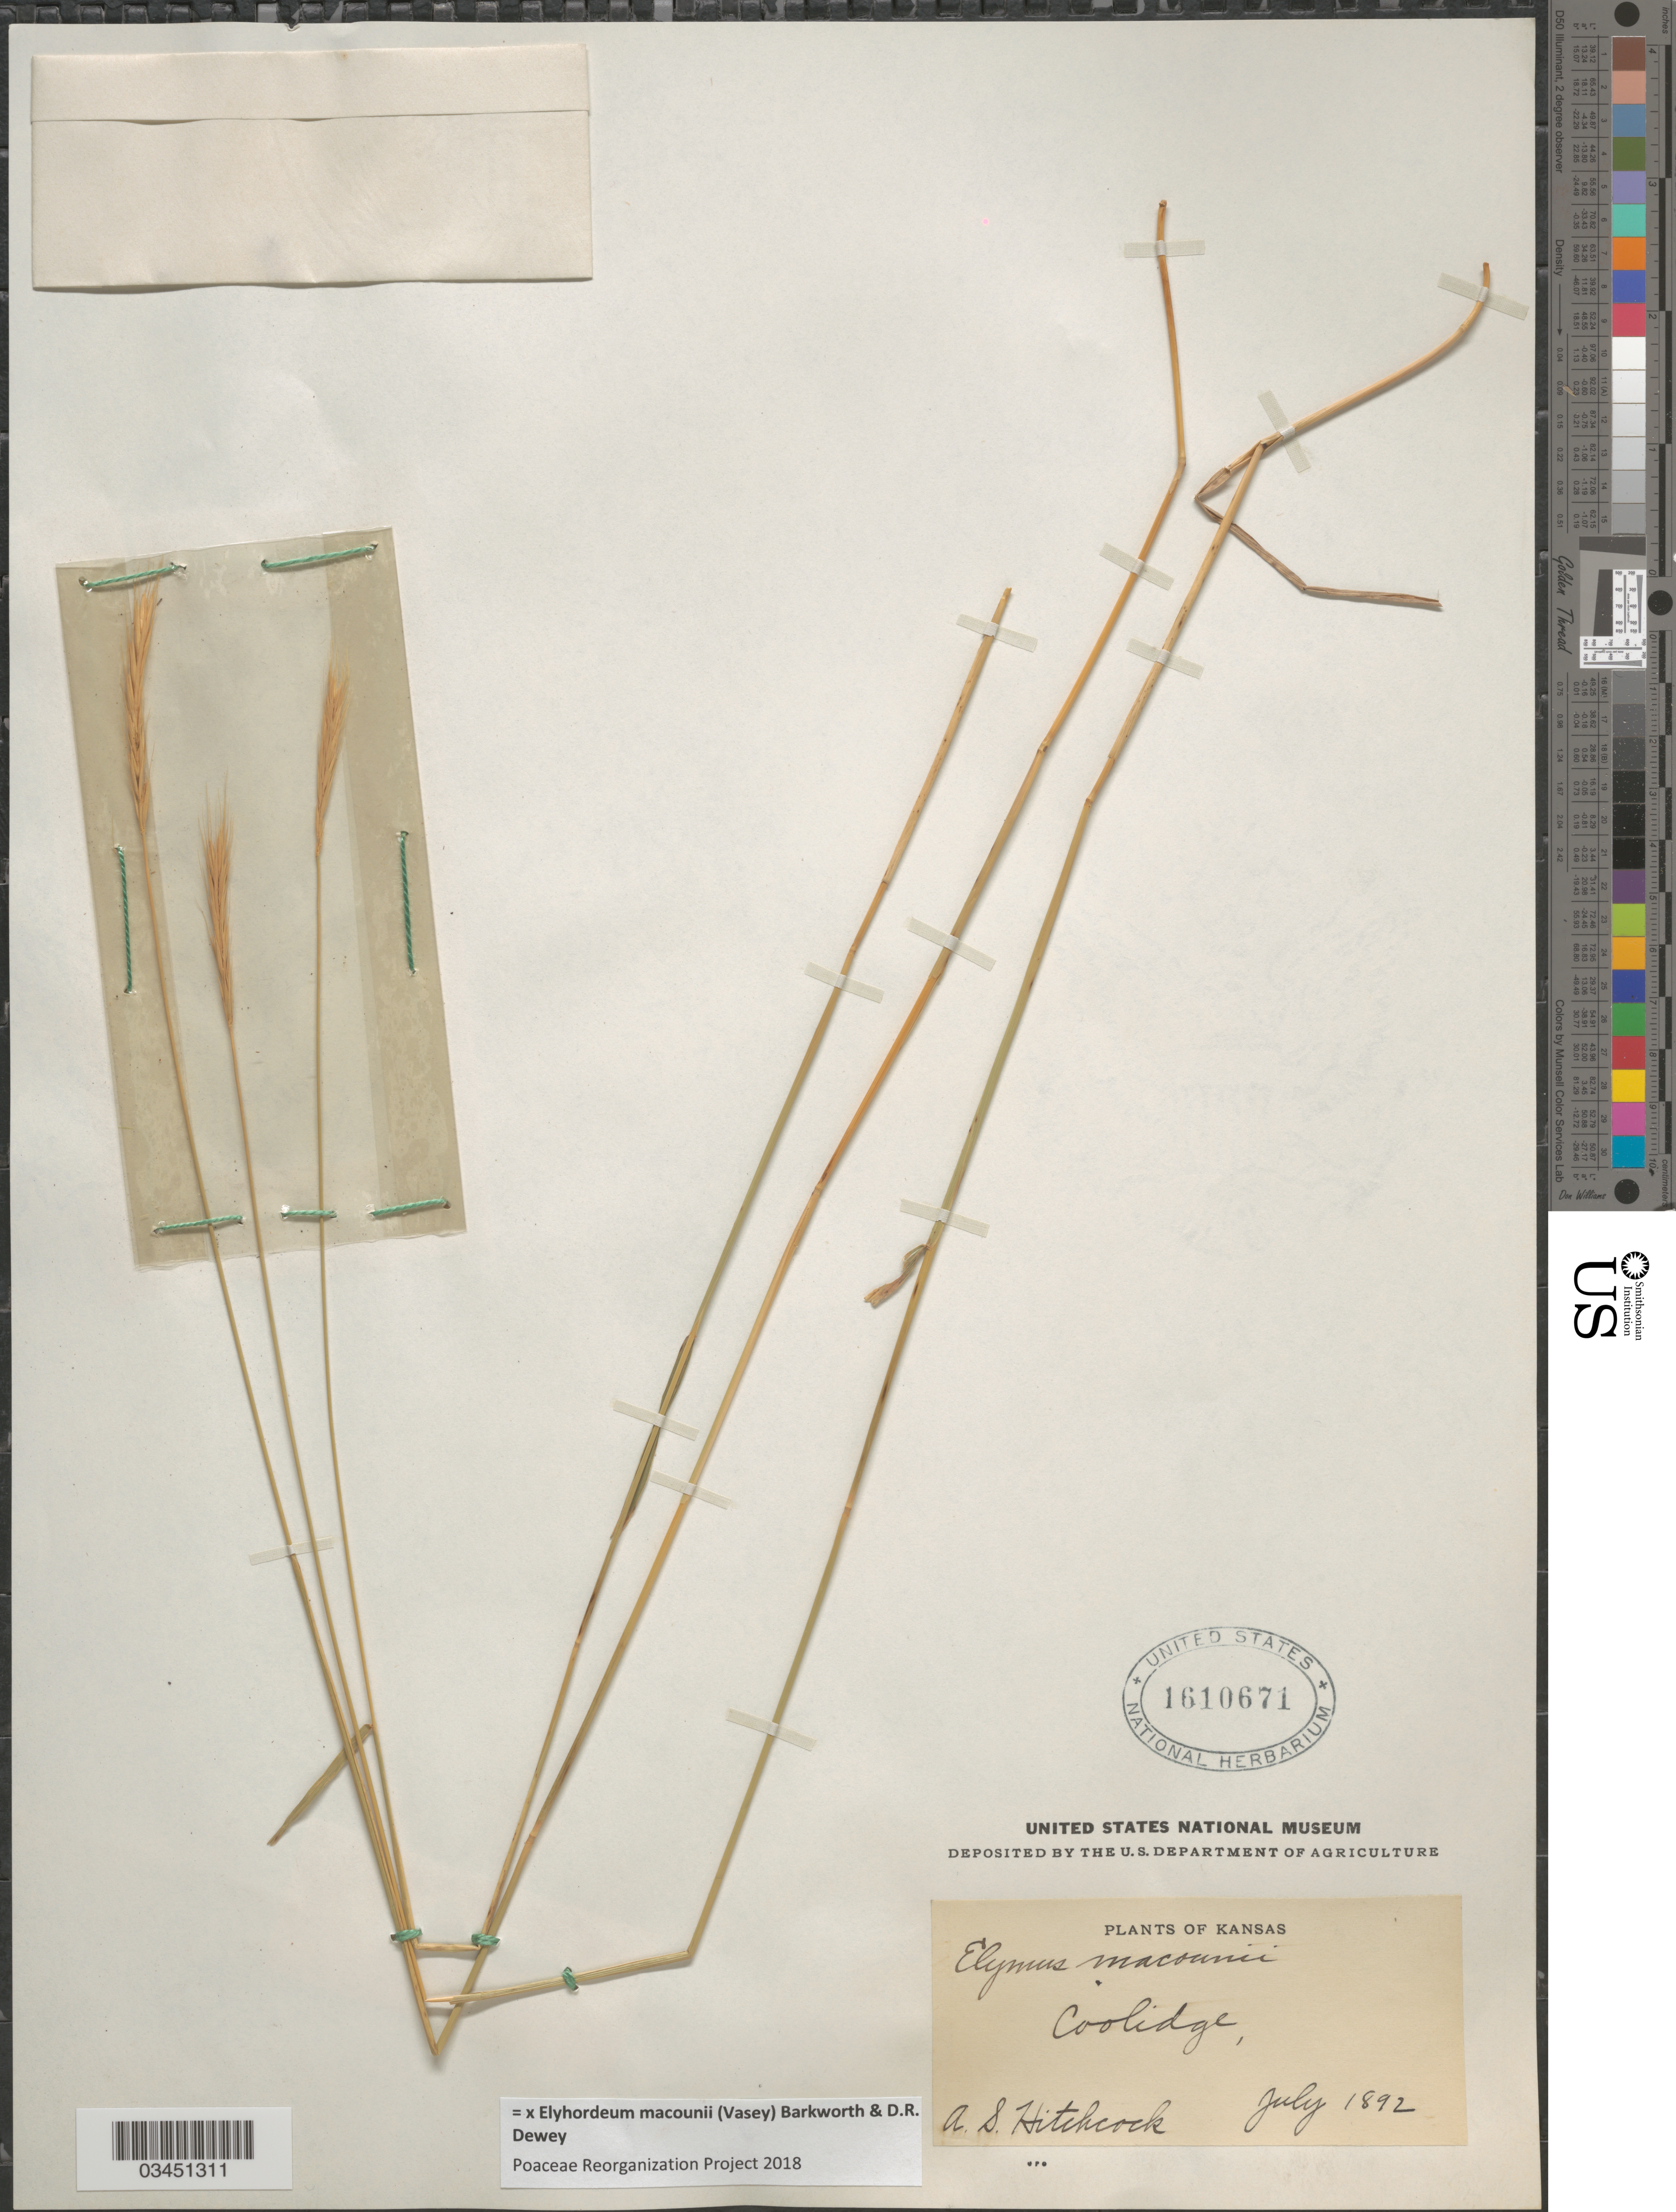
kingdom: Plantae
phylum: Tracheophyta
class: Liliopsida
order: Poales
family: Poaceae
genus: Elyhordeum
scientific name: x Elyhordeum macounii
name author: (Vasey) Barkworth & Dewey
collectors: A. S. Hitchcock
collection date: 1892-07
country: United States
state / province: Kansas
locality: Coolidge.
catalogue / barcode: US 1610671